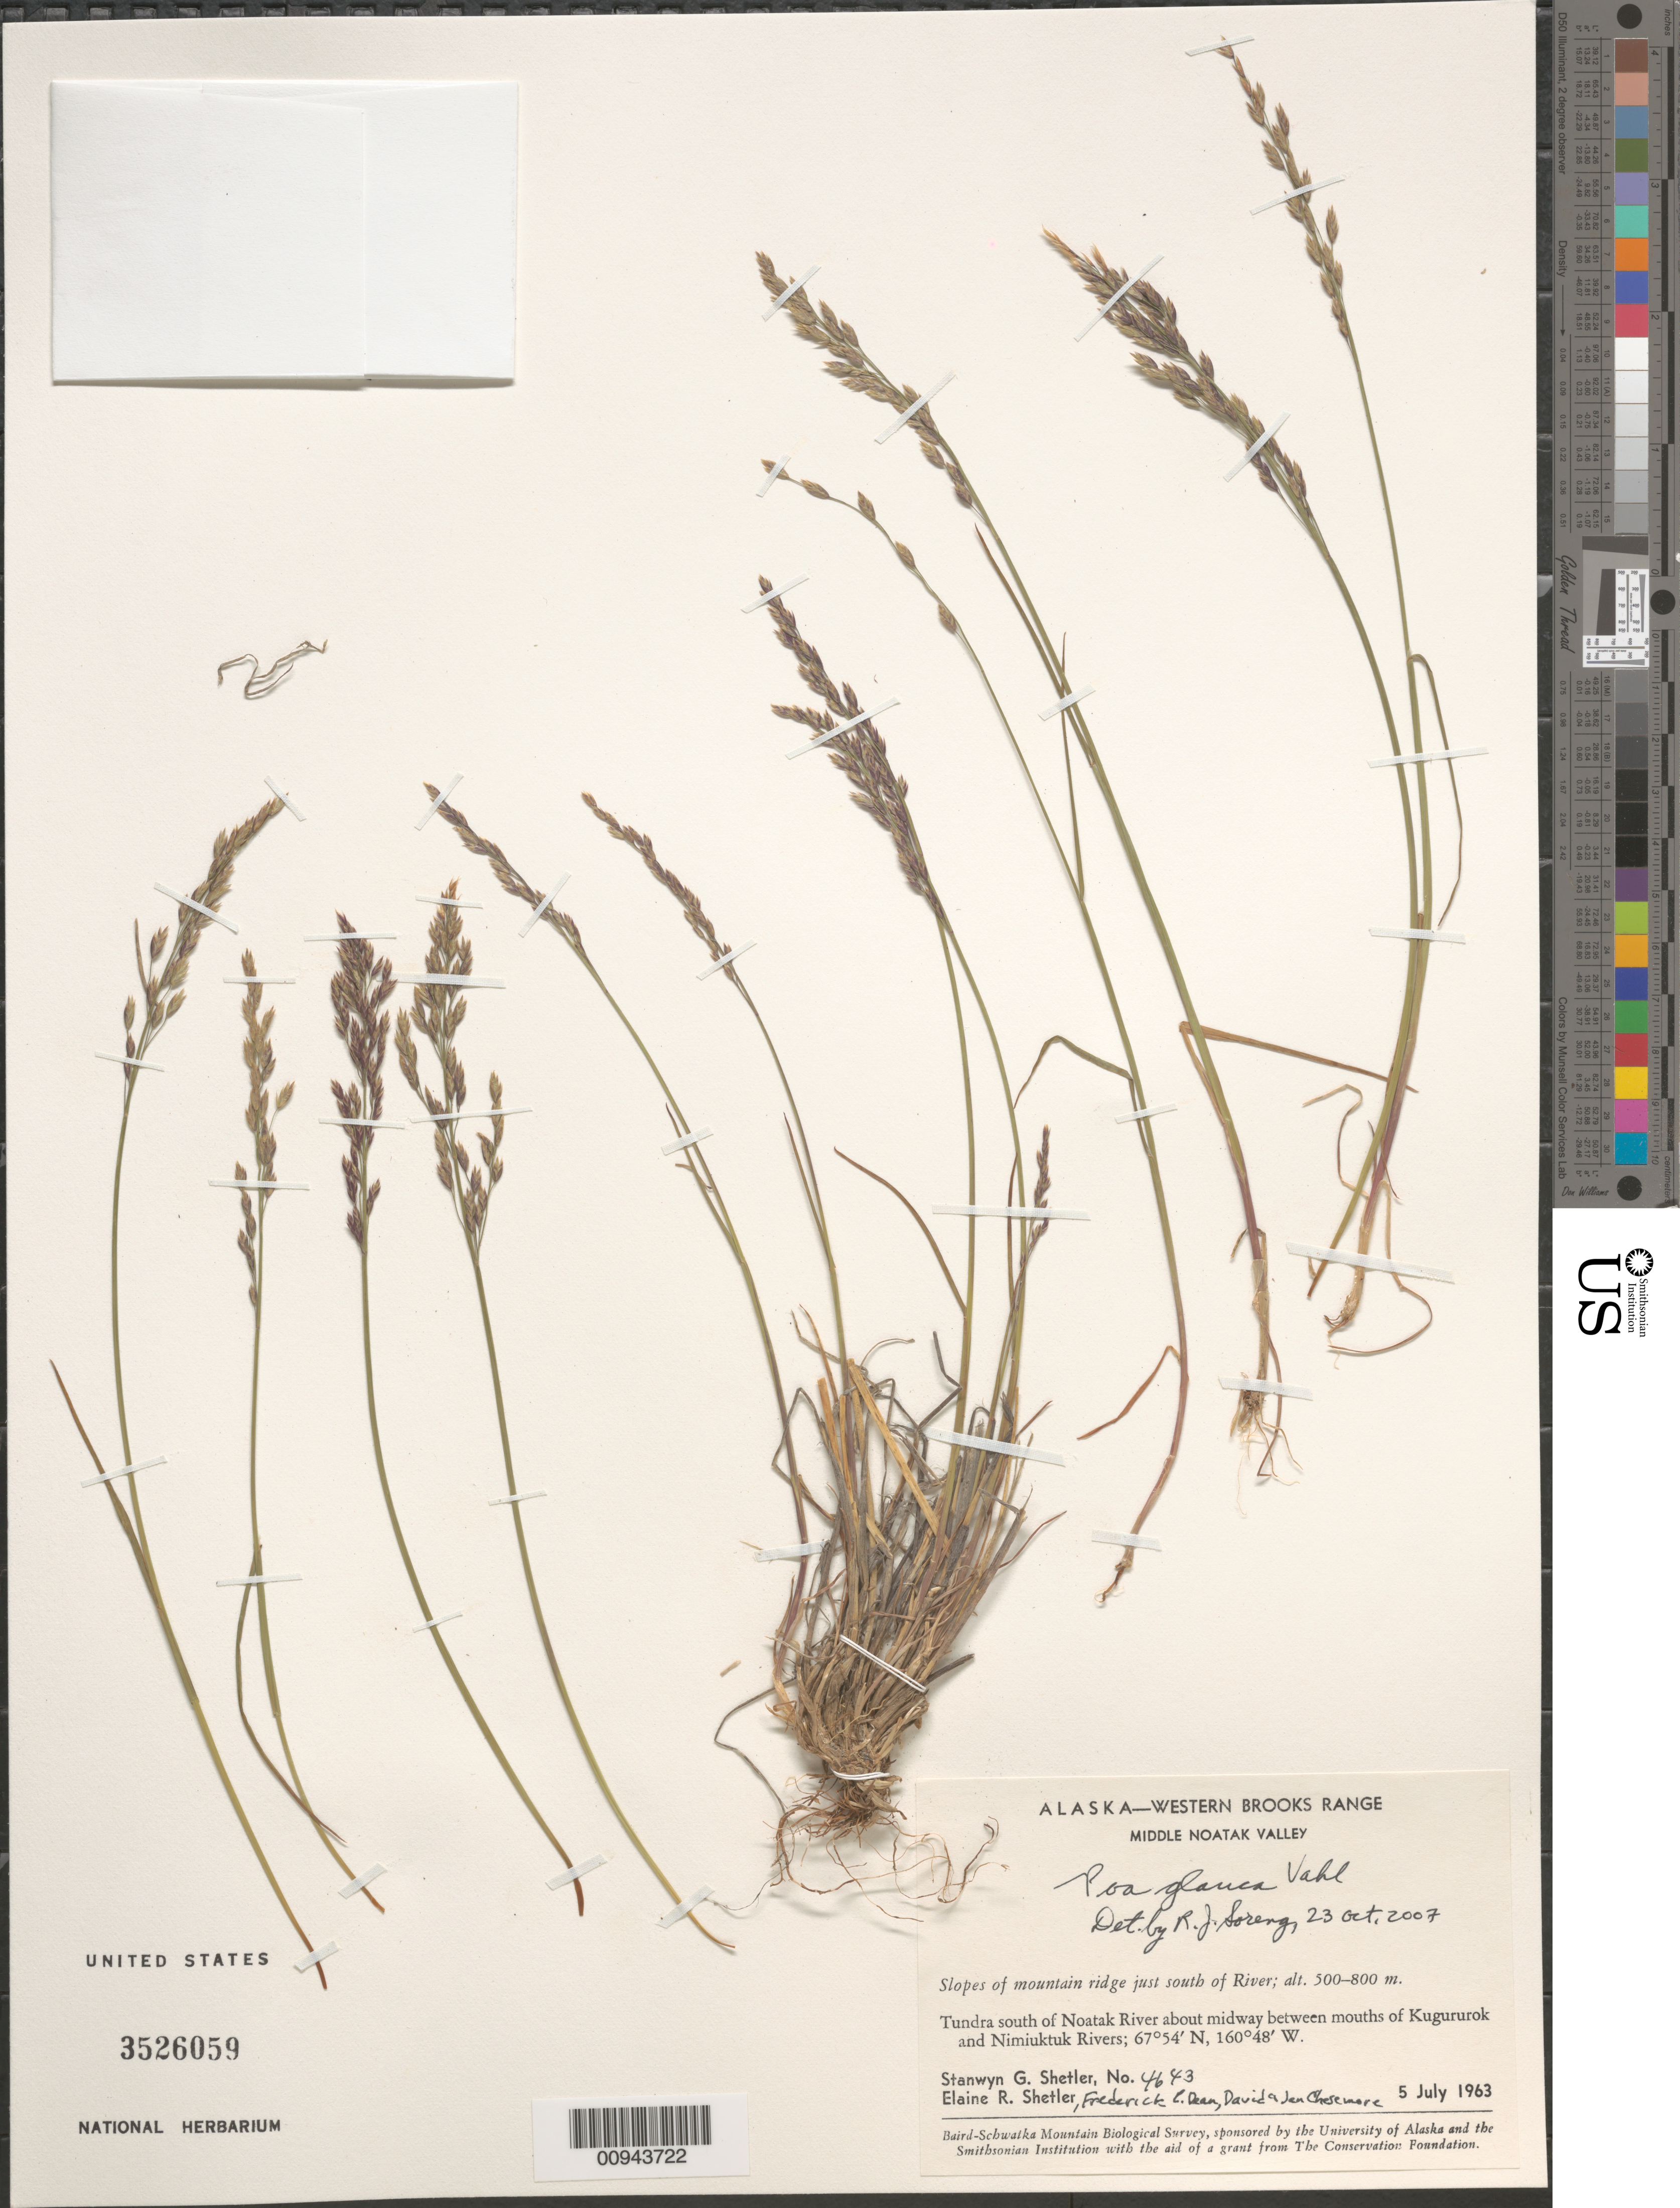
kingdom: Plantae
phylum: Tracheophyta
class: Liliopsida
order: Poales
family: Poaceae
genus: Poa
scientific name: Poa glauca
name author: Vahl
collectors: S. Shetler, E. R. Shetler, F. C. Dean, D. Chesemore & J. Chesemore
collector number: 4643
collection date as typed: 05 Jul 1963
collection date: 1963-07-05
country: United States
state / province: Alaska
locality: S of Noatak River about midway between mouths of Kugururok and Nimiuktuk Rivers. Western Brooks Range, Middle Noatak Valley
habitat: Tundra. Slopes of mountain ridge just south of River.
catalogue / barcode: US 3526059